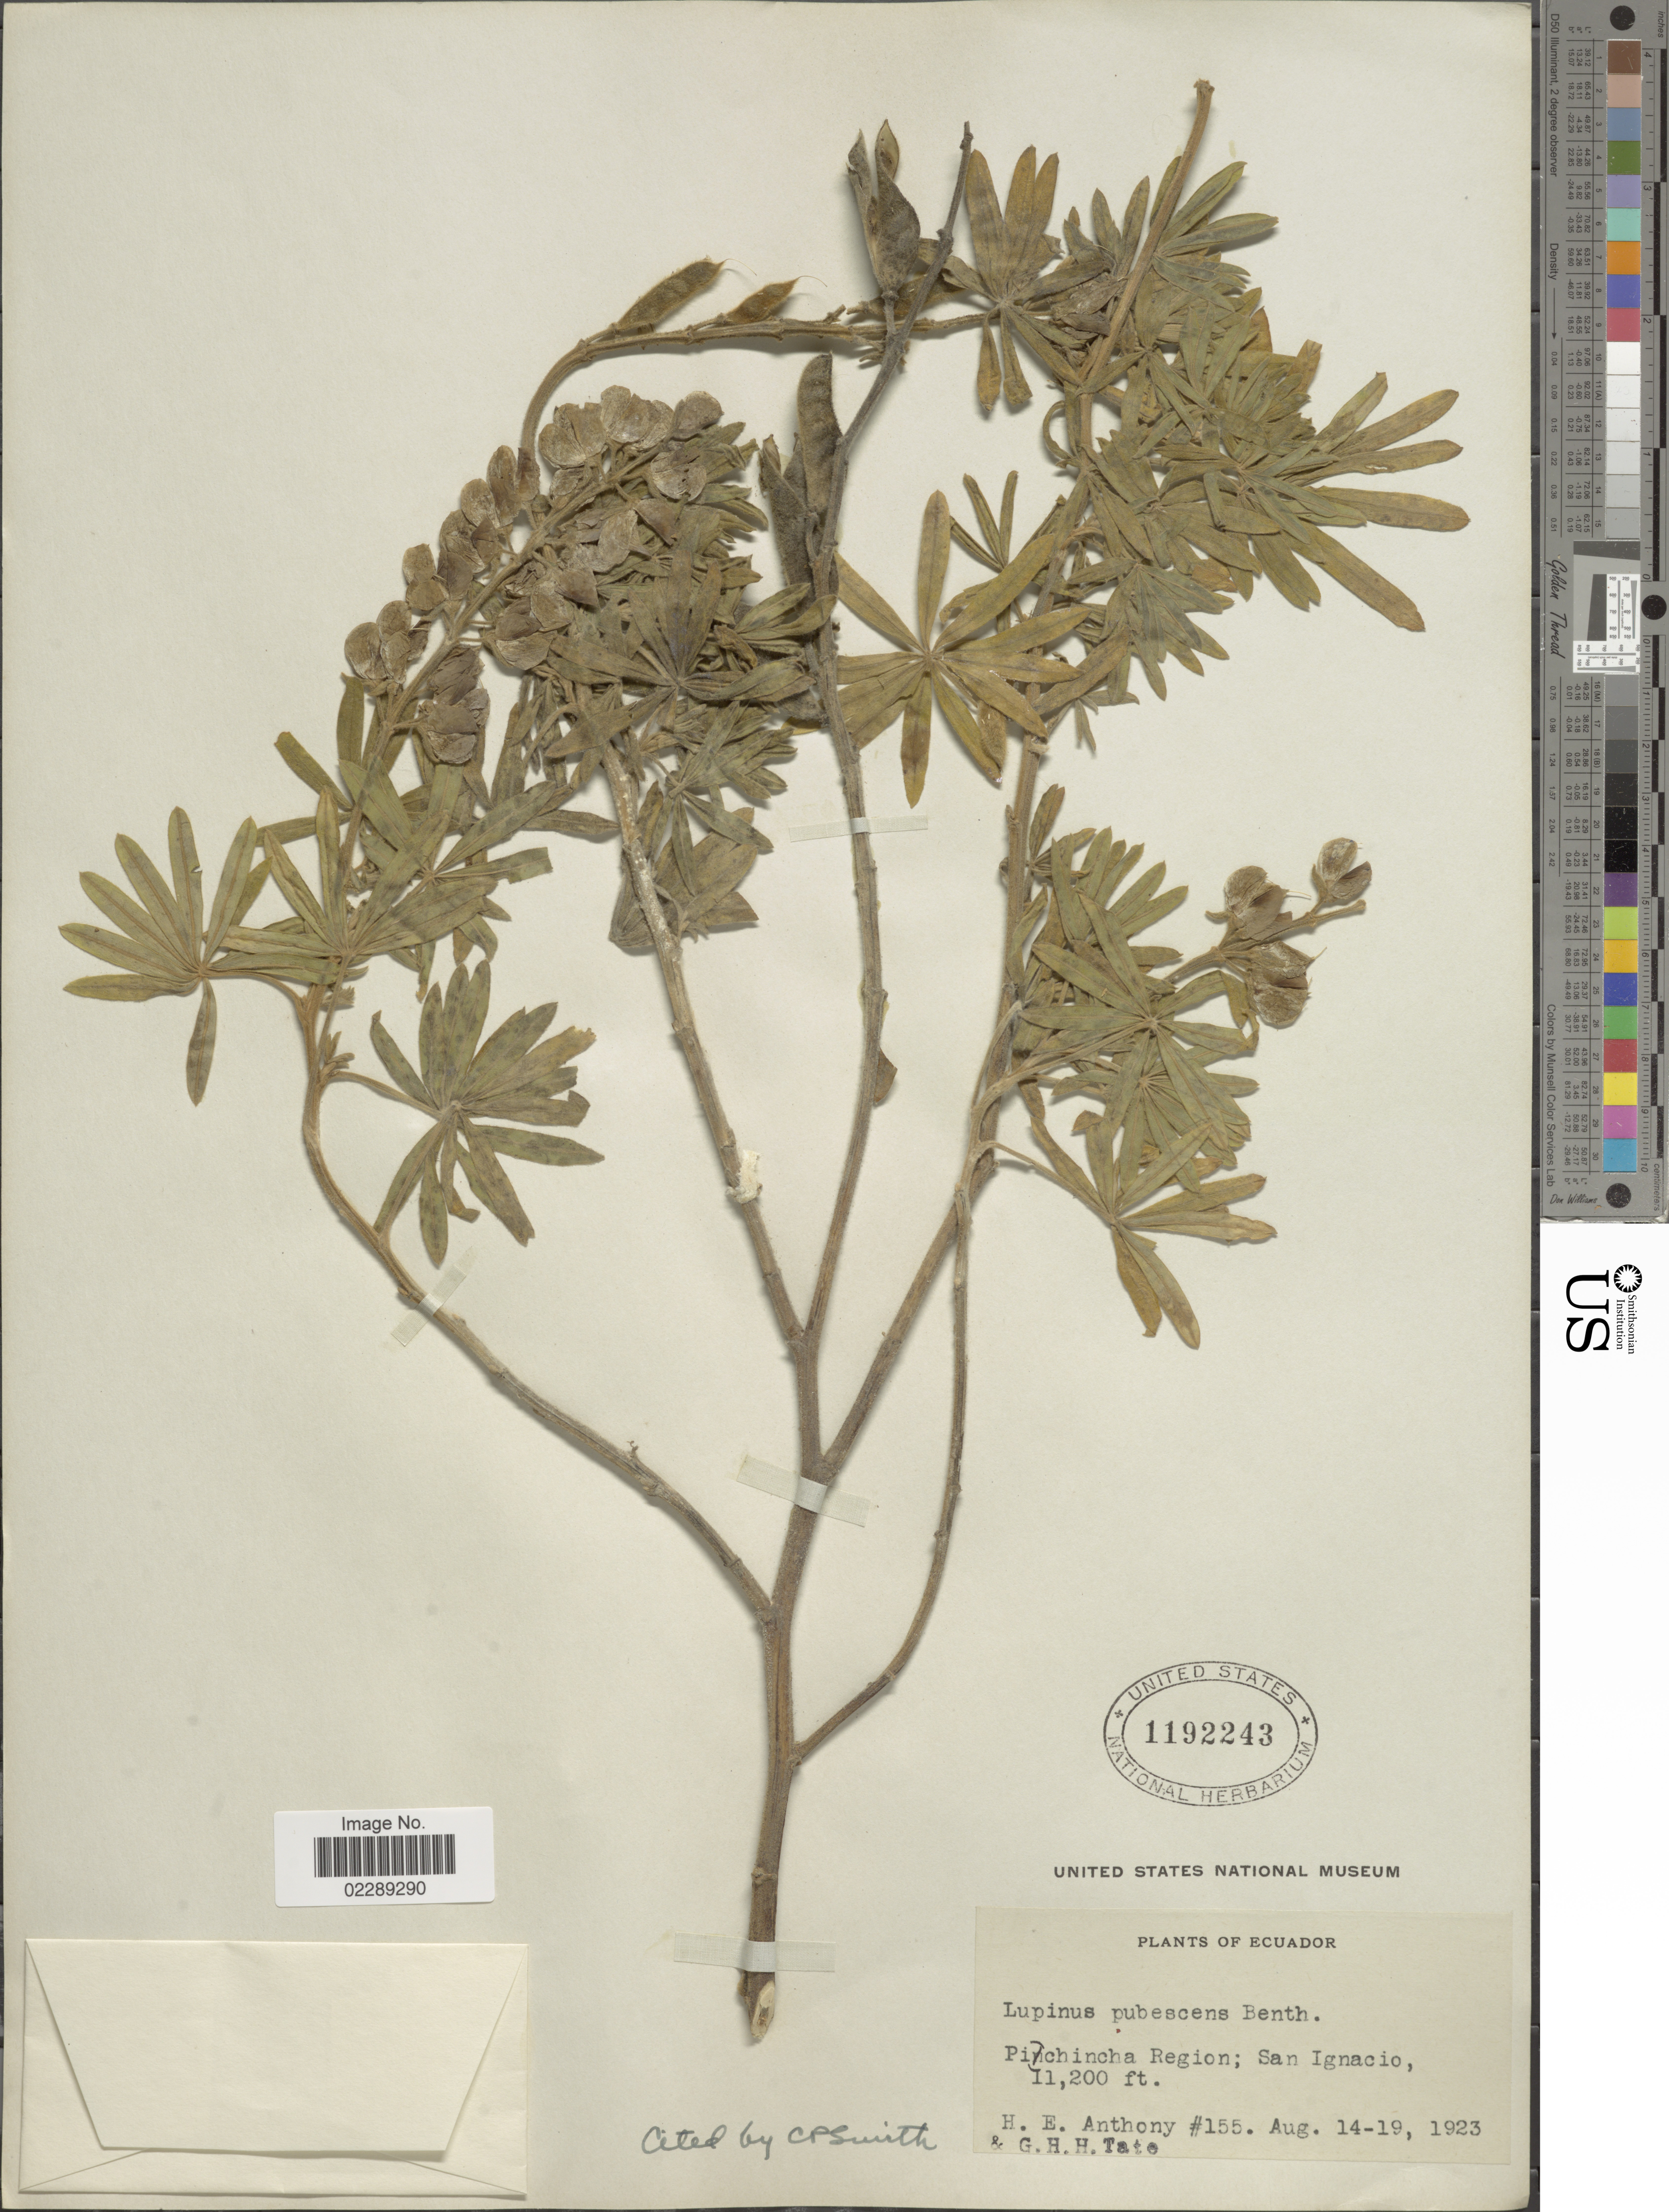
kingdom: Plantae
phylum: Tracheophyta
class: Magnoliopsida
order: Fabales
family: Fabaceae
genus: Lupinus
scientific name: Lupinus pubescens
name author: Benth.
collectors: H. E. Anthony & G. H. H.Tate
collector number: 155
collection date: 1923-08-14/1923-08-19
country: Ecuador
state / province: Pichincha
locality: Pichincha Region; San Ignacio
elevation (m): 3414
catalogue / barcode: US 1192243